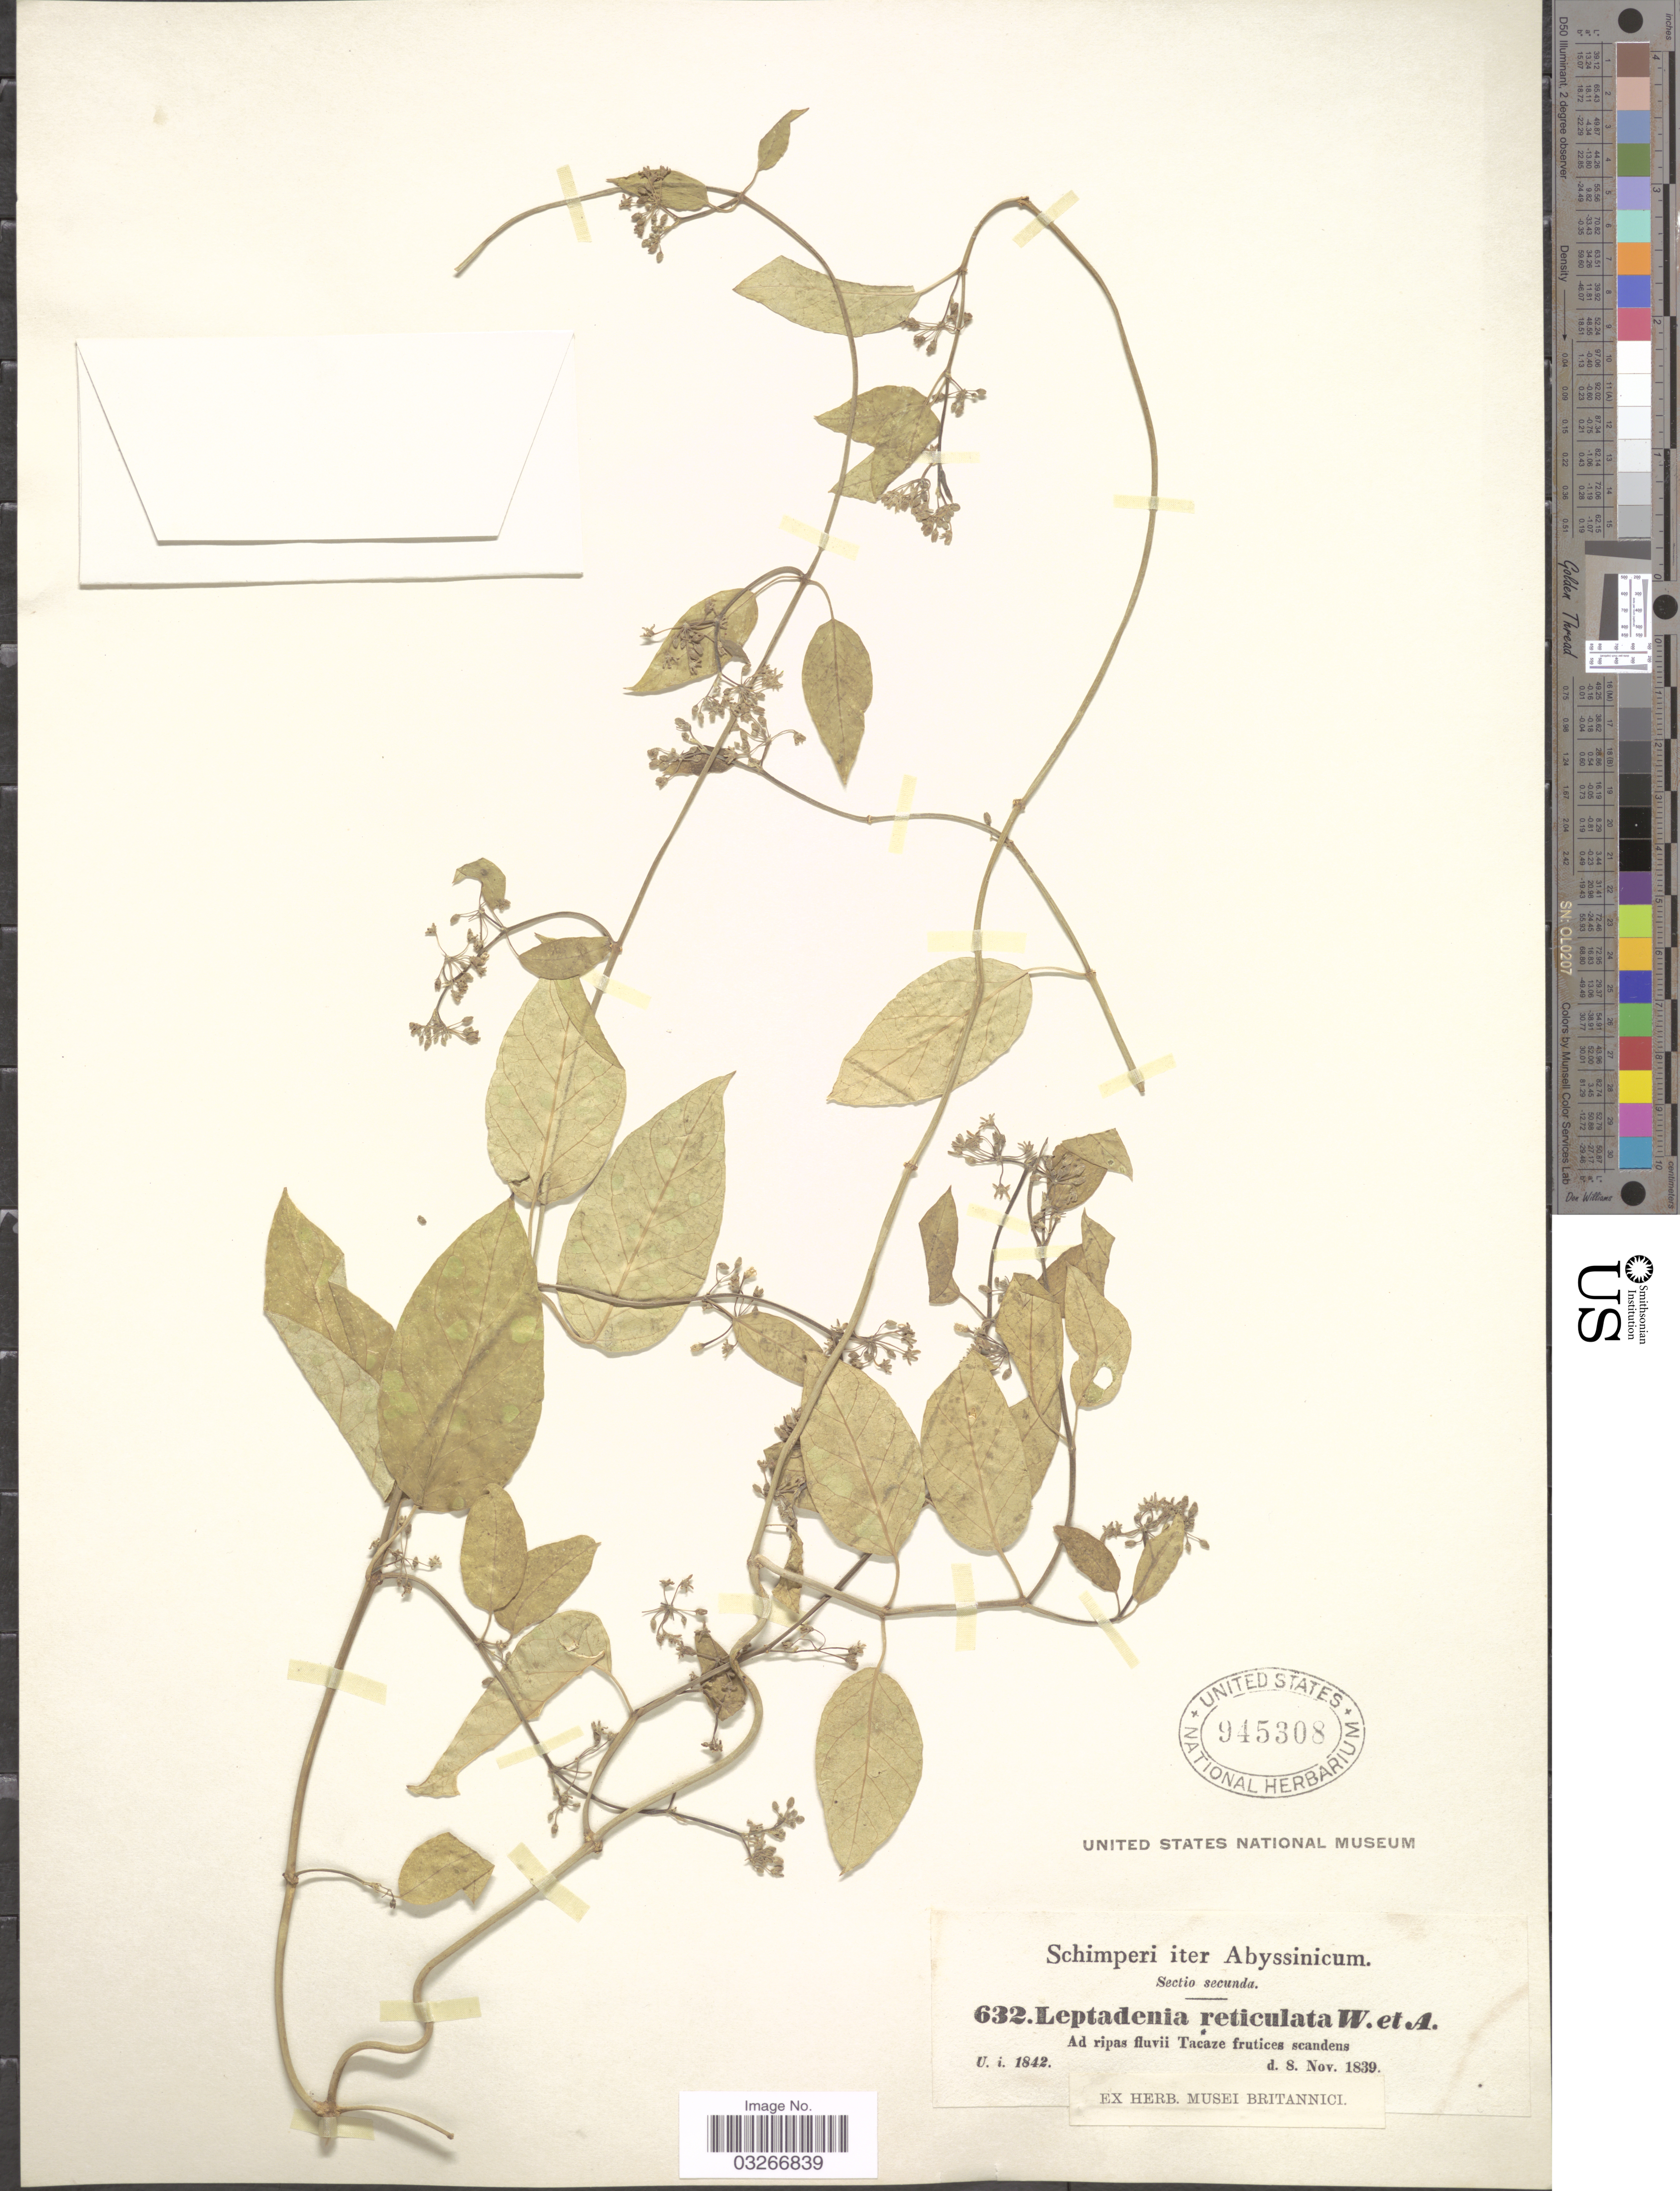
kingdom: Plantae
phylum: Tracheophyta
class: Magnoliopsida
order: Gentianales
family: Apocynaceae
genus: Leptadenia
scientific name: Leptadenia reticulata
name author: (Retz.) Wight & Arn.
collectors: -. Schimper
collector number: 632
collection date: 1839-11-08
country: Eritrea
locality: Abyssinicum. Ad ripas fluvii Tacaze frutices scandens.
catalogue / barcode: US 945308